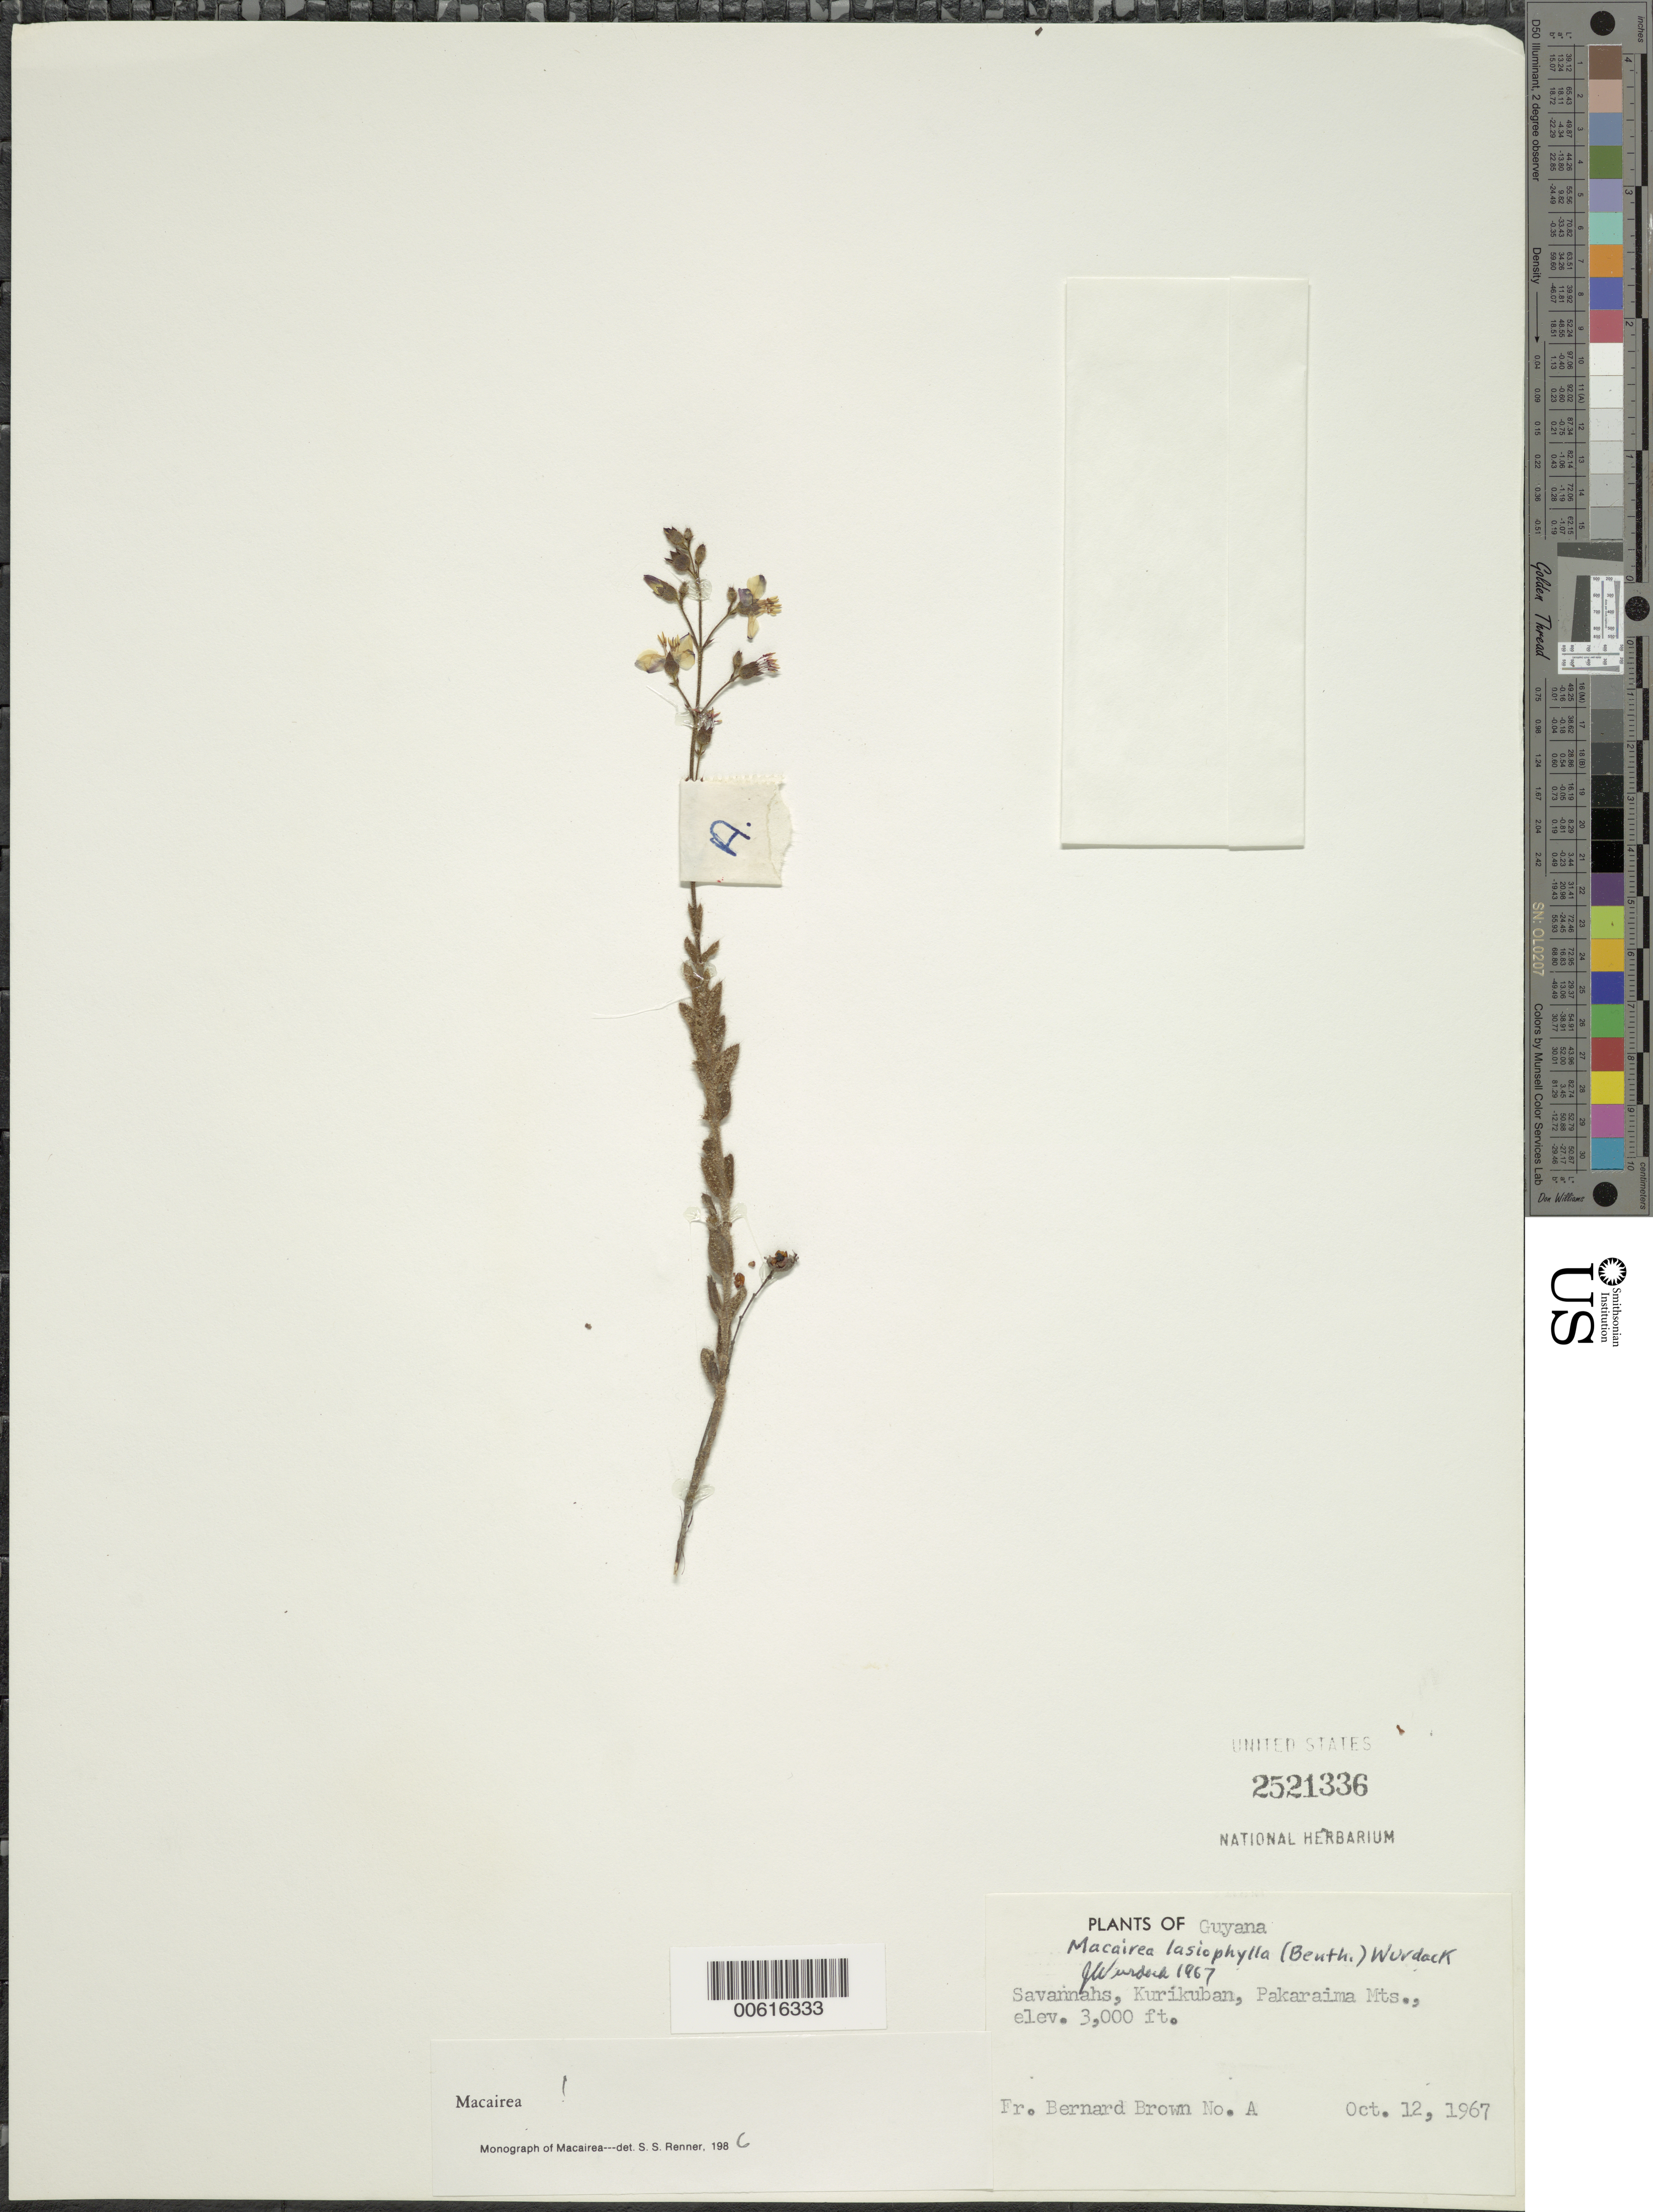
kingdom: Plantae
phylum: Tracheophyta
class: Magnoliopsida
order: Myrtales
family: Melastomataceae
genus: Macairea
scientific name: Macairea lasiophylla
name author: (Benth.) Wurdack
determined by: Renner, S. S.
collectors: Fr. Brown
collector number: NoA s.n.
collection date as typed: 12-Oct-67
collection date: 1967-10-12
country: Guyana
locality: Pakaraima Mts., Kurikuban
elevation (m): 900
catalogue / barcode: US 2521336